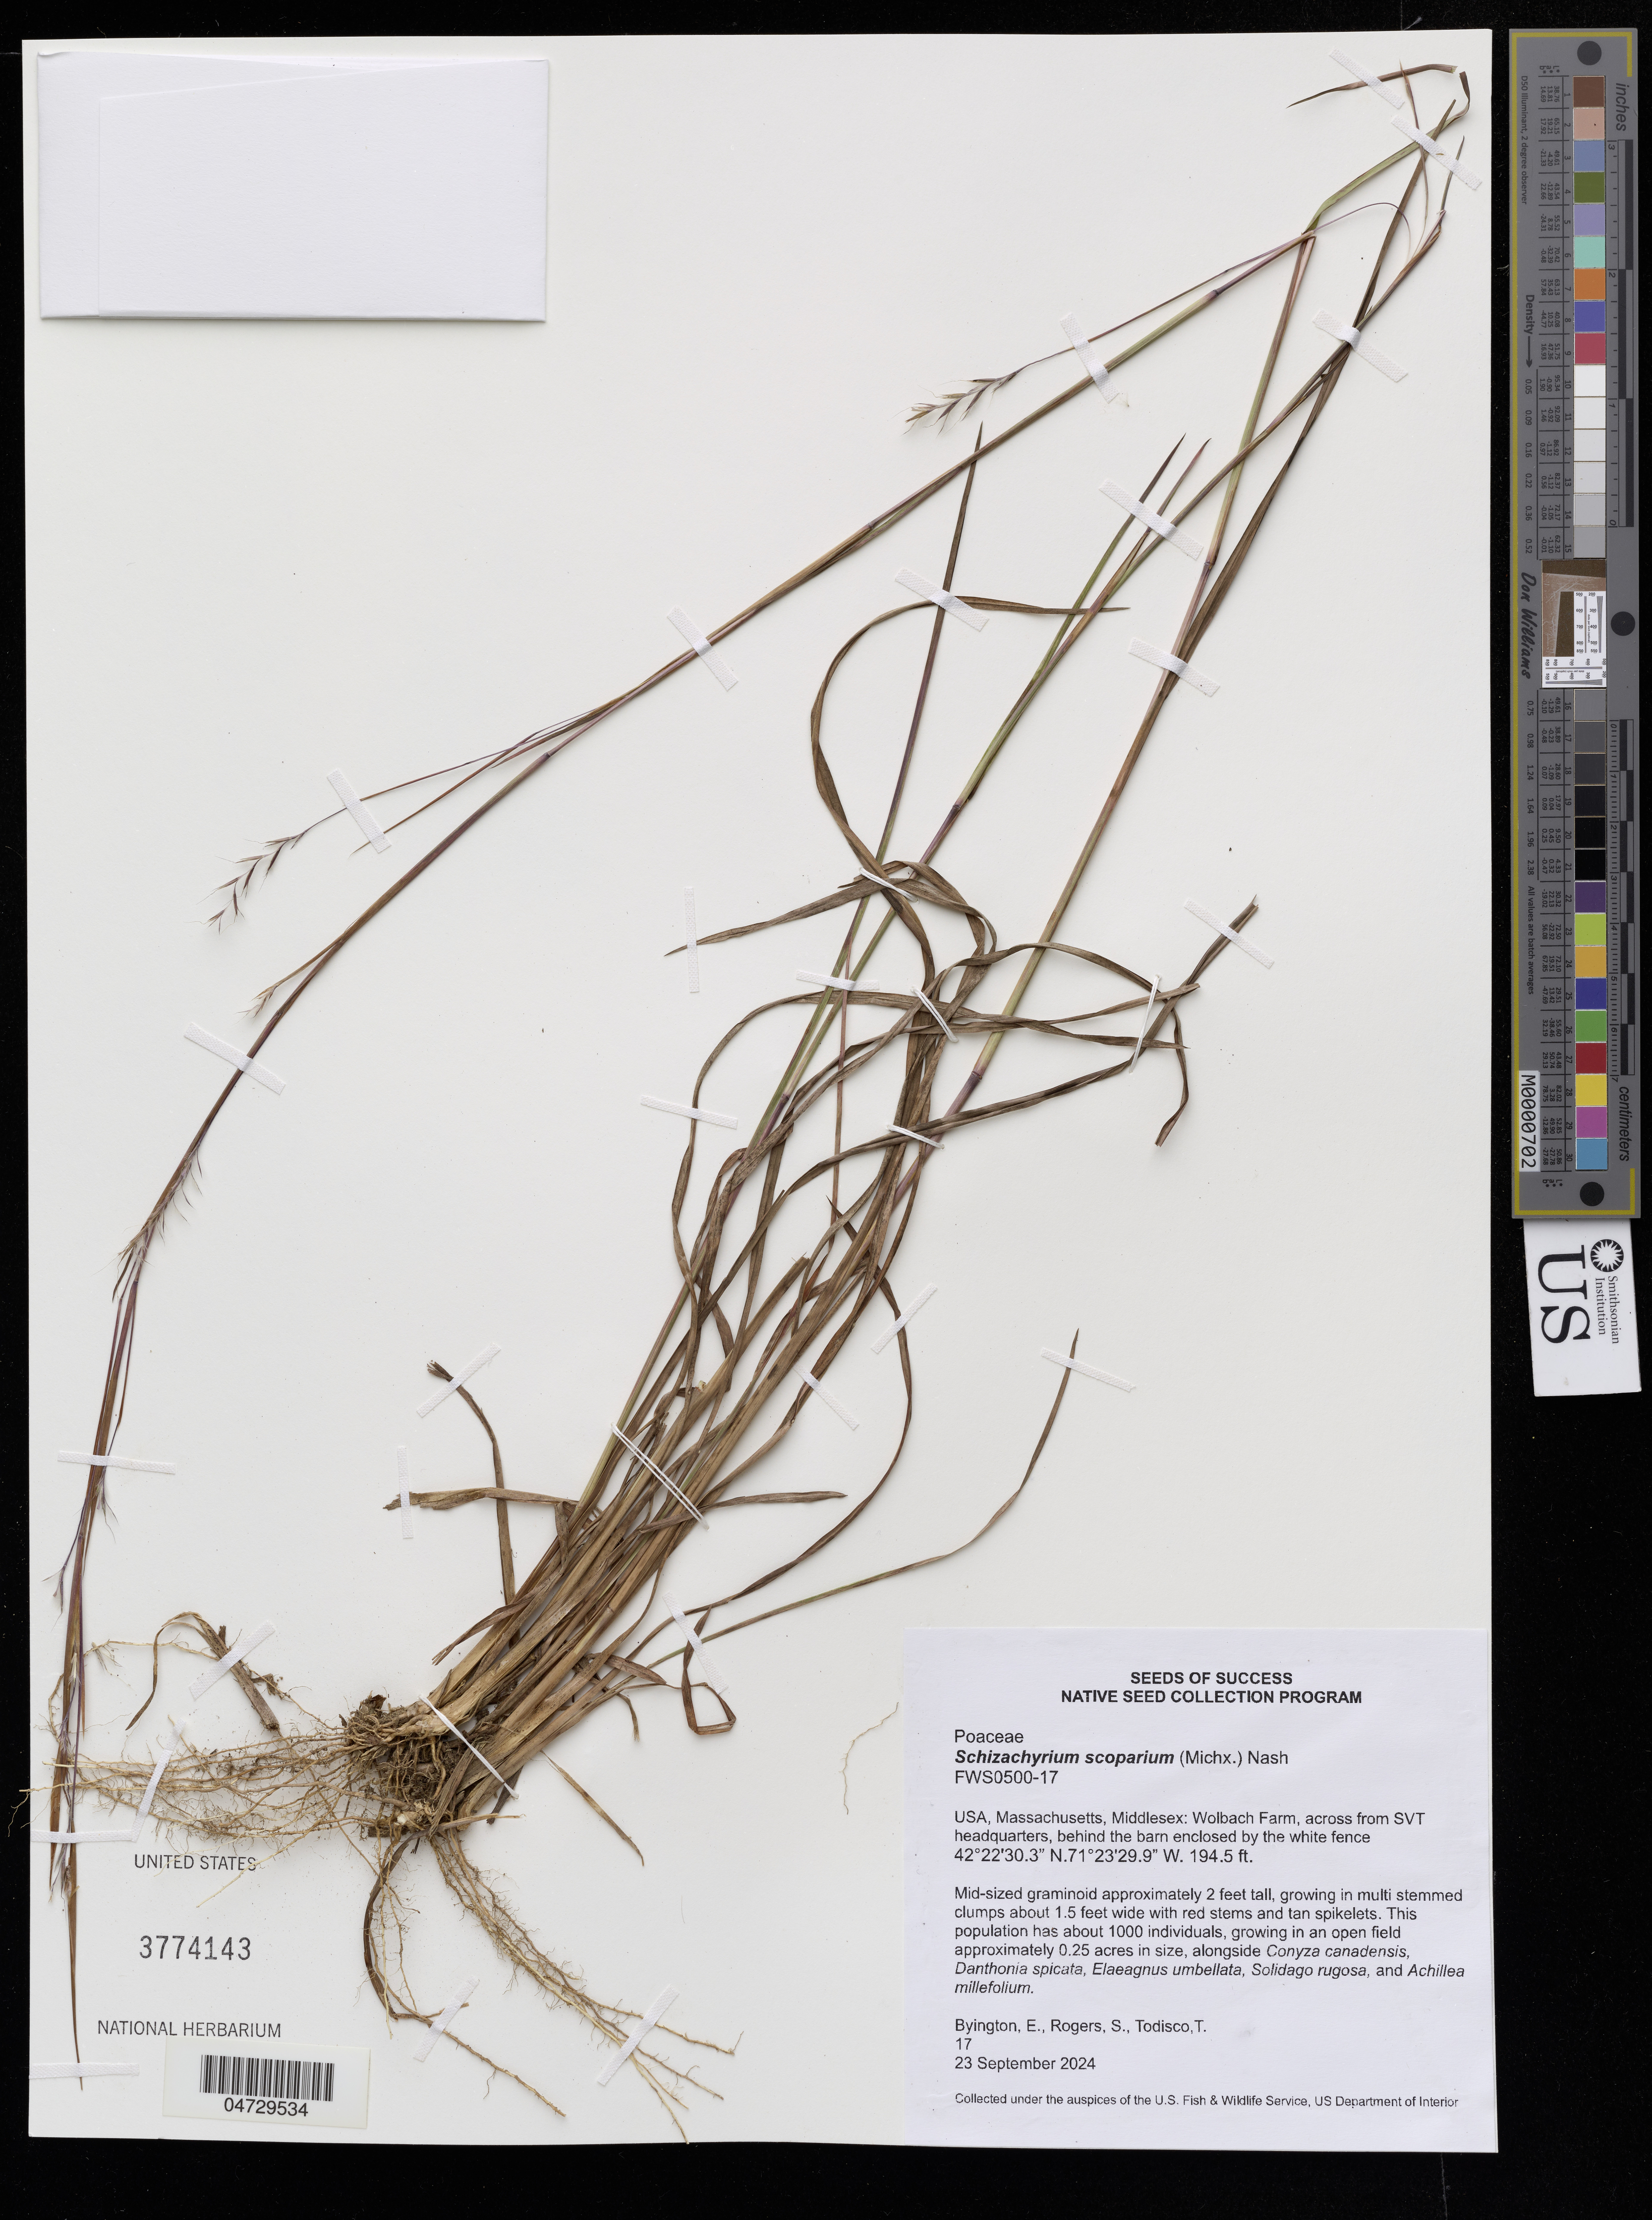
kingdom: Plantae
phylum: Tracheophyta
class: Liliopsida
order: Poales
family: Poaceae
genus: Schizachyrium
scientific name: Schizachyrium scoparium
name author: (Michx.) Nash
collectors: E. Byington, S. Rogers & T. Todisco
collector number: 17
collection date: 2024-09-23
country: United States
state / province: Massachusetts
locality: Middlesex: Wolbach Farm, across from SVT headquarters, behind the barn enclosed by the white fence.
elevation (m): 59.3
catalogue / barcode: US 3774143